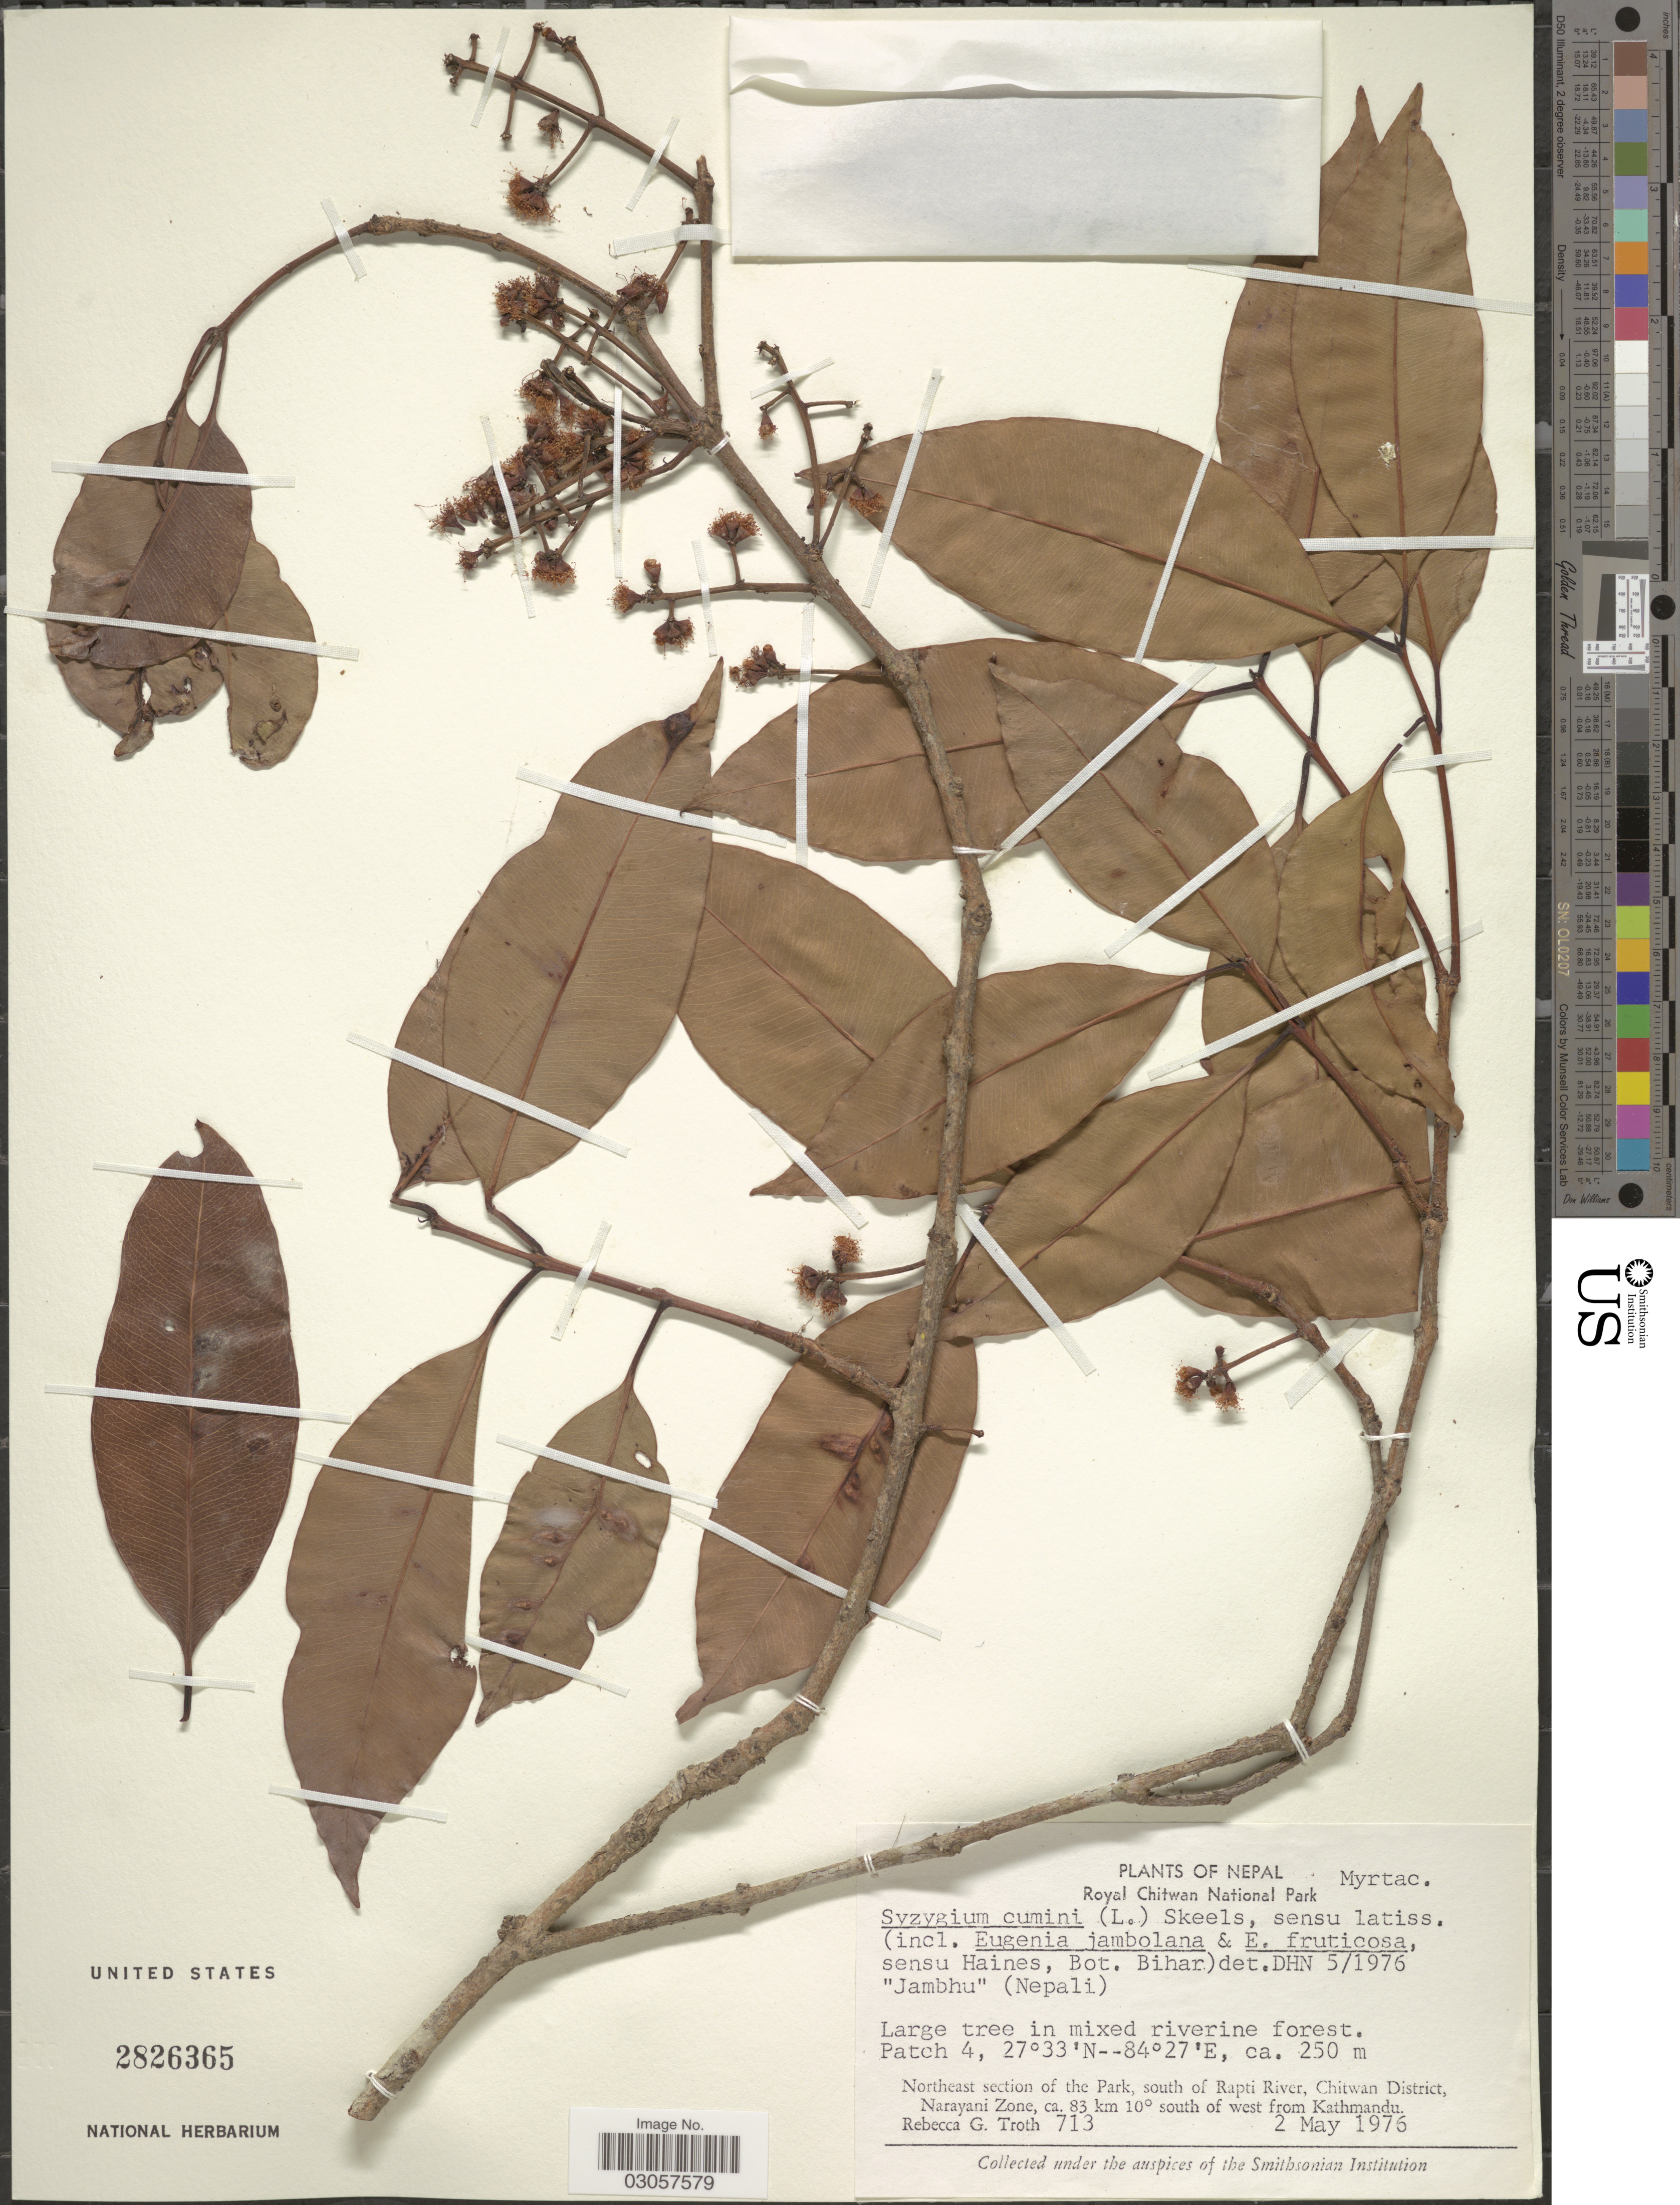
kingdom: Plantae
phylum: Tracheophyta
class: Magnoliopsida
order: Myrtales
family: Myrtaceae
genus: Syzygium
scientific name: Syzygium cumini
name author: (L.) Skeels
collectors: R. Troth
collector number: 713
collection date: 1976-05-02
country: Nepal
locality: Royal Chitwan National Park. Patch 4. Northeast section of the Park, south of Rapti River, Chitwan District, Narayani Zone, ca. 83 km 10º south of west from Kathmandu.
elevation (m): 250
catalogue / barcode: US 2826365